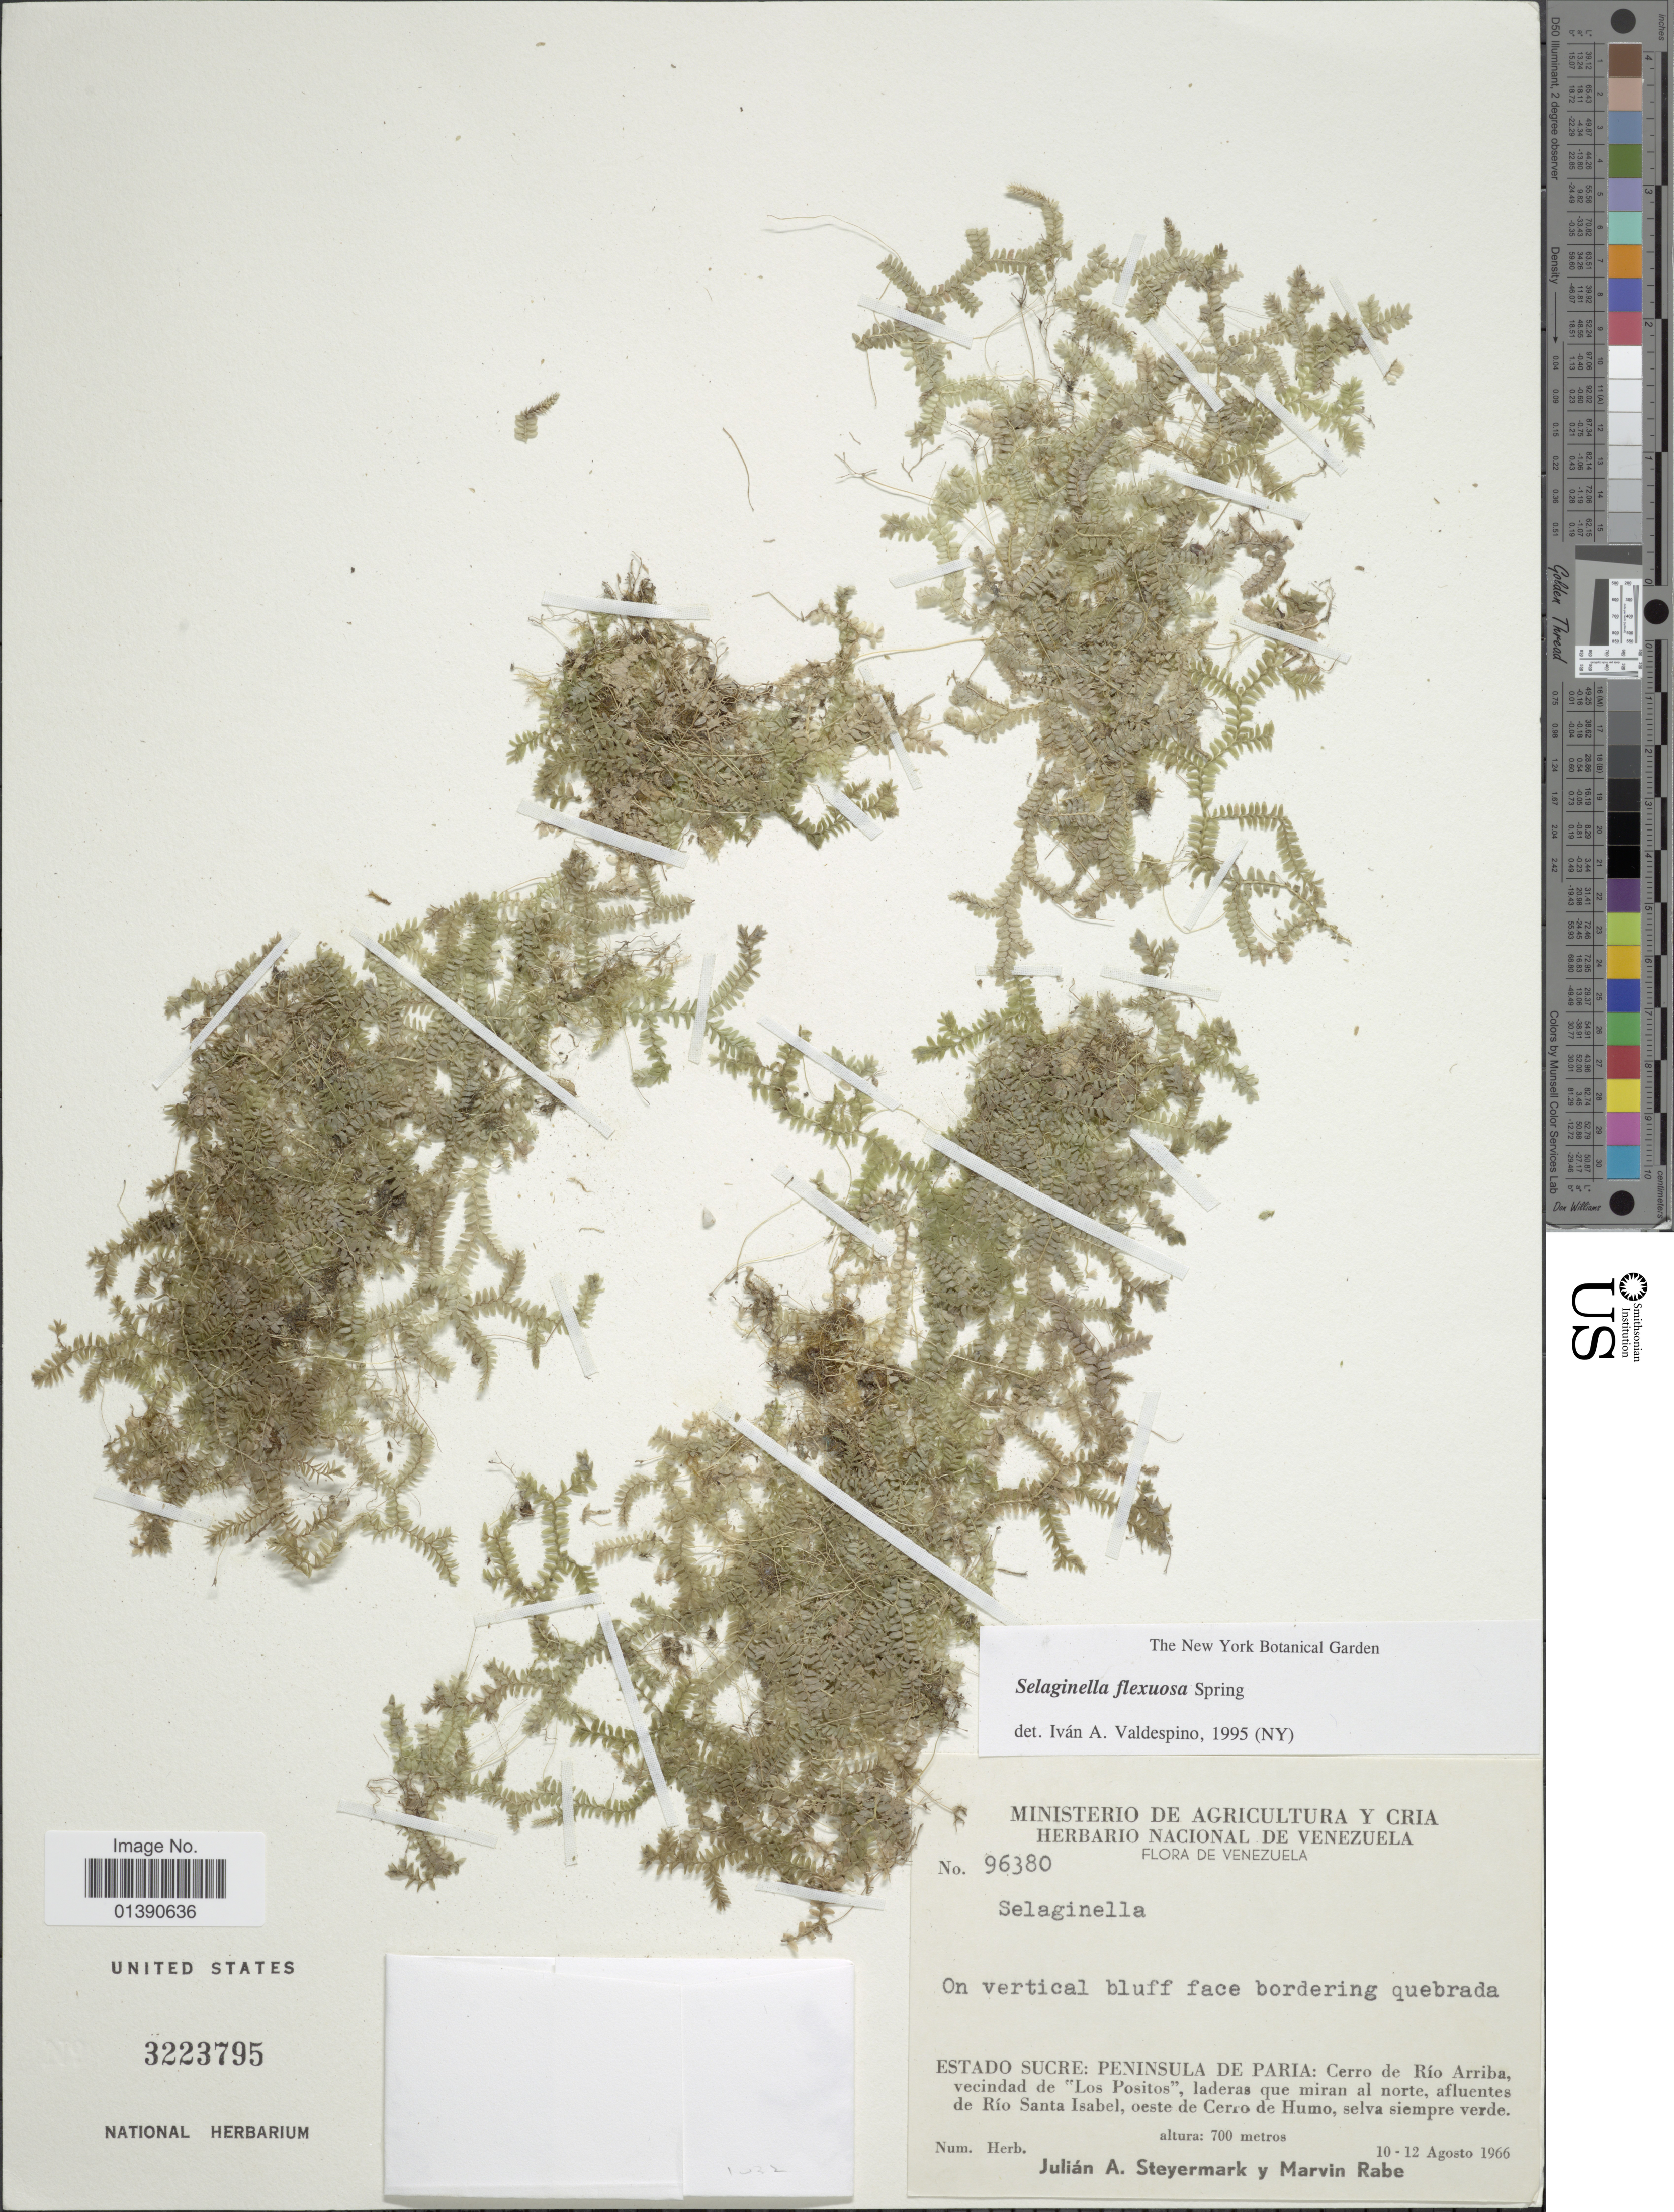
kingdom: Plantae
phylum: Tracheophyta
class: Lycopodiopsida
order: Selaginellales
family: Selaginellaceae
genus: Selaginella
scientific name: Selaginella flexuosa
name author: Spring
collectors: J. Steyermark & M. Rabe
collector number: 96380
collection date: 1966-08-10/1966-08-12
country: Venezuela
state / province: Sucre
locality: Peninsula de Paria: Cerro de Río Arriba, vecindad de 'Los Positos', ladeeras que miran al norte, afluentes de Río Santa Isabel, oeste Cerro de Humo selva siempre verde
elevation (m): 700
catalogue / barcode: US 3223795